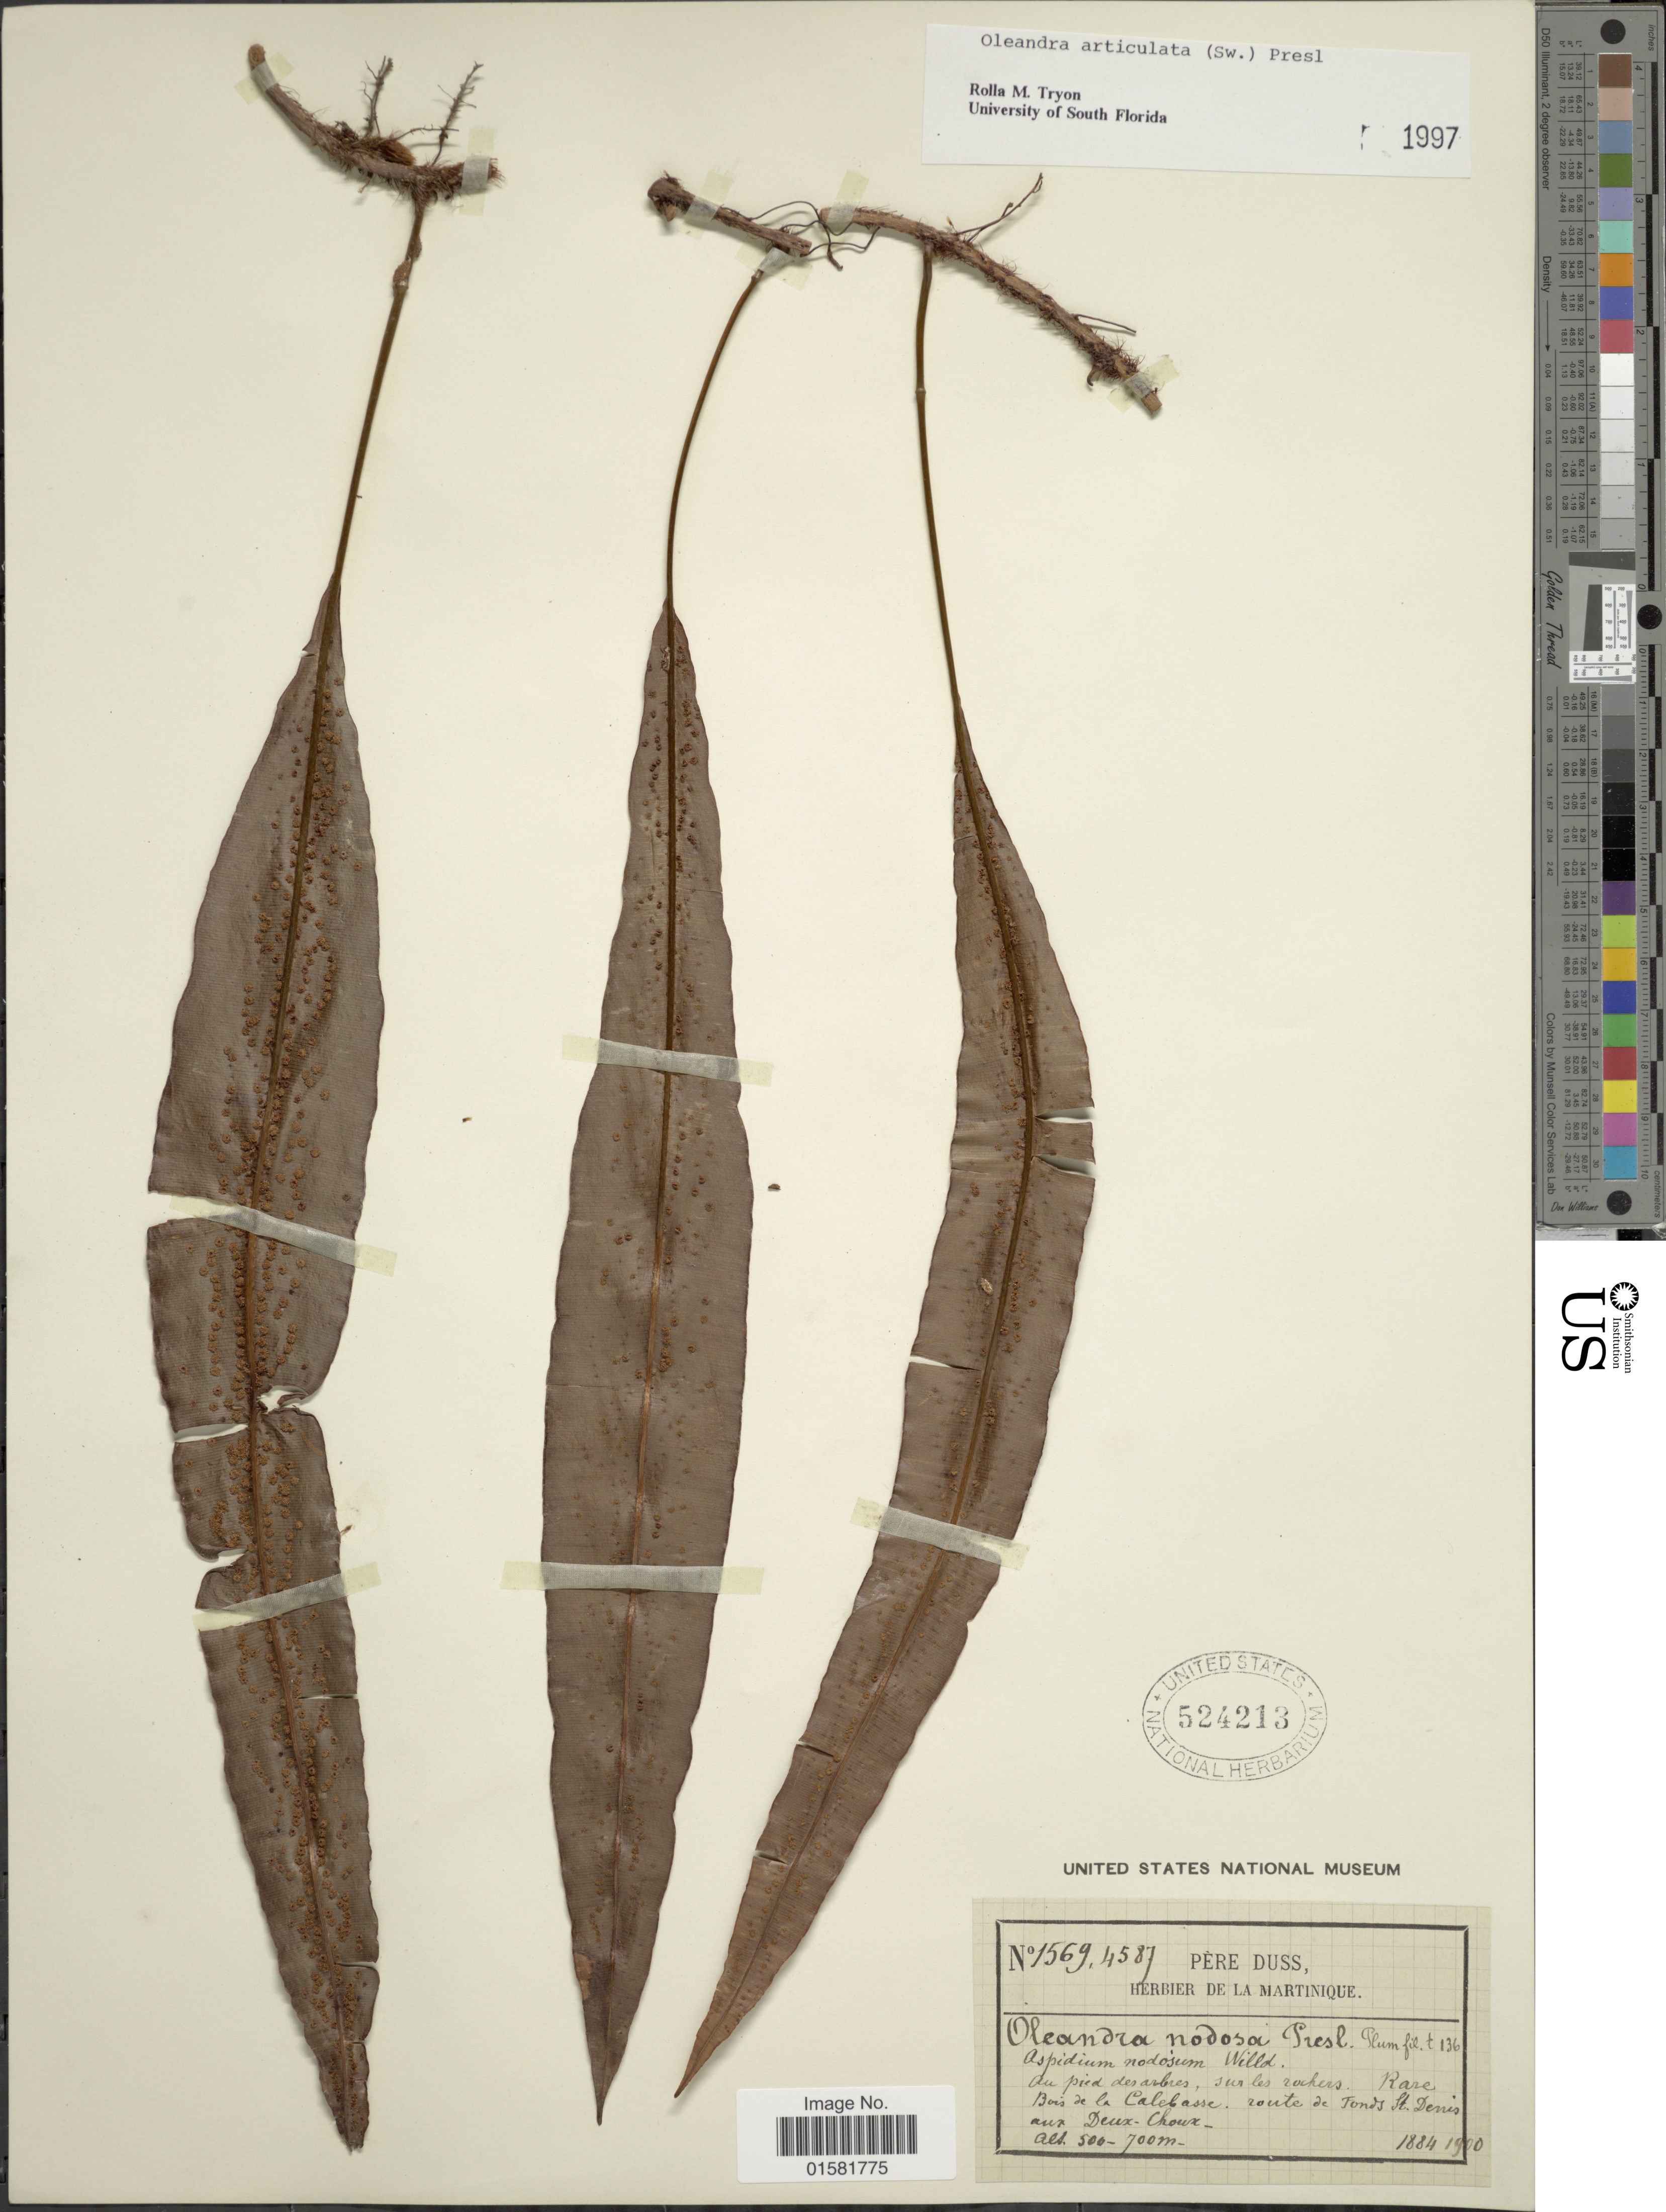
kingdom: Plantae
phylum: Tracheophyta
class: Polypodiopsida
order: Polypodiales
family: Oleandraceae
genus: Oleandra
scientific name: Oleandra articulata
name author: (Sw.) C. Presl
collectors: Père Duss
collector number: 1569/4587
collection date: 1884/1900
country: Martinique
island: Martinique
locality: Bois de la Calebasse, route de Fonds St. Denis aux Deux- Choux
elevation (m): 500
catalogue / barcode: US 524213